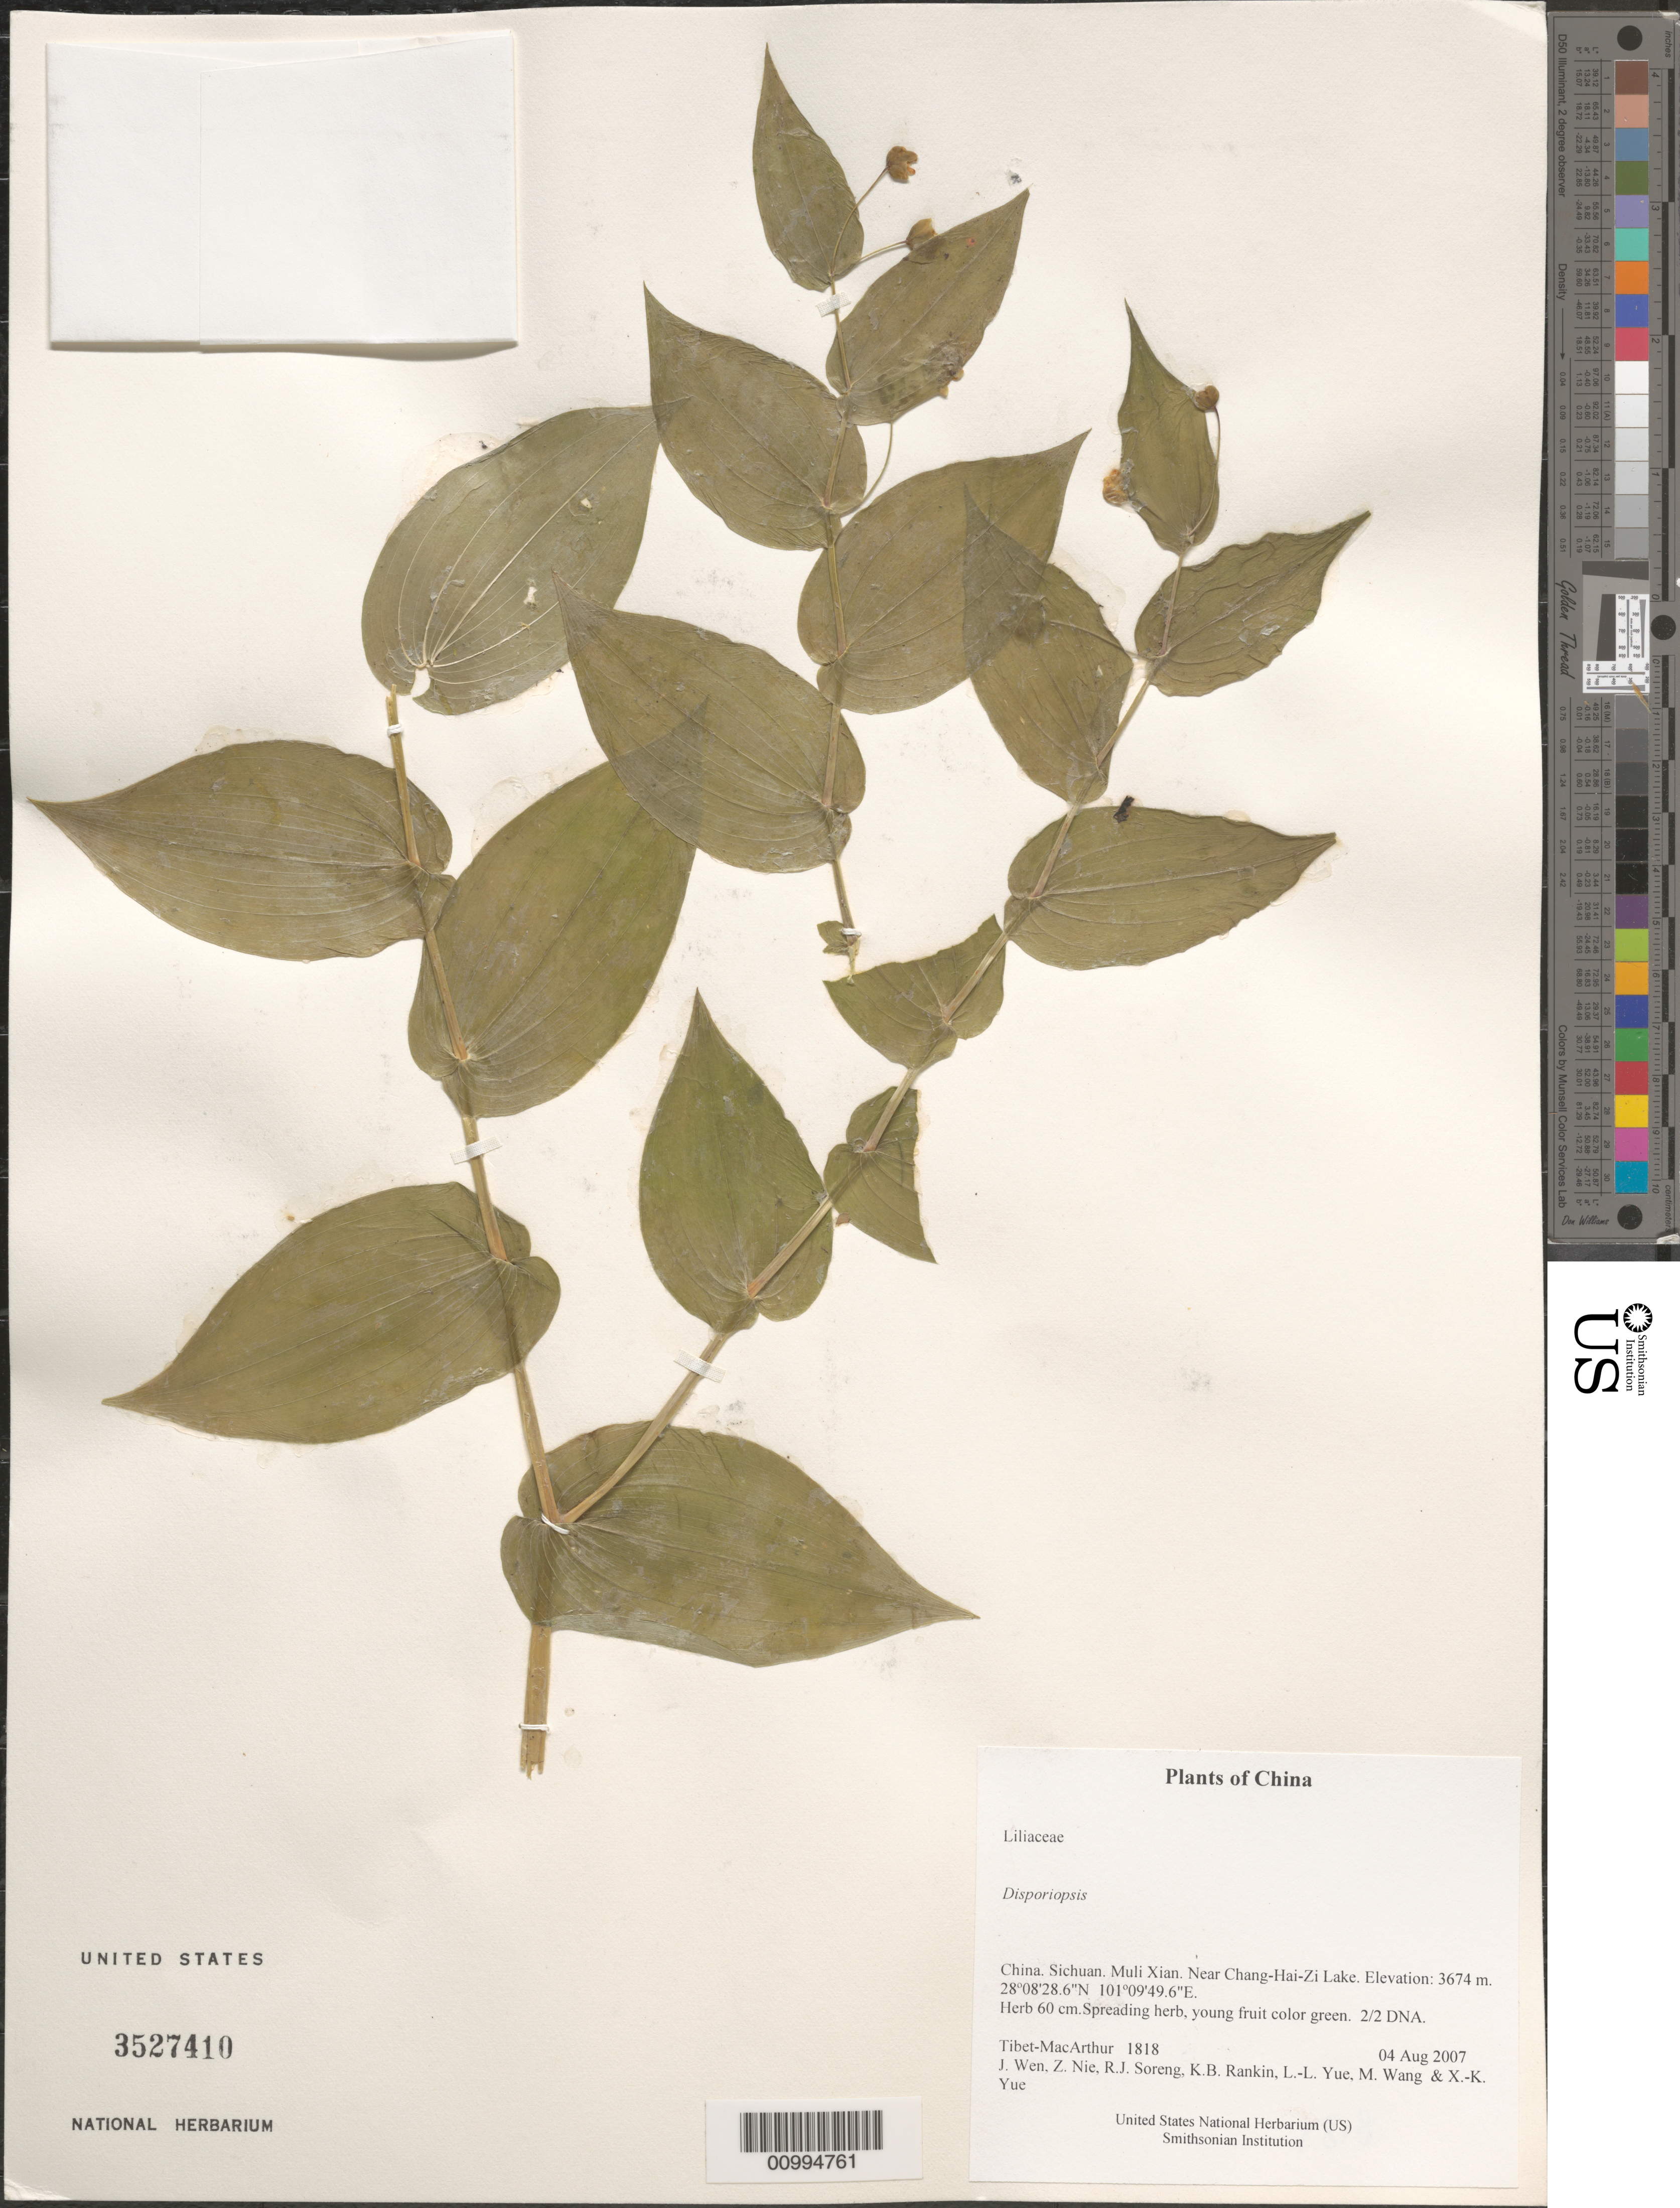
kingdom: Plantae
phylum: Tracheophyta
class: Liliopsida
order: Asparagales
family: Asparagaceae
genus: Disporopsis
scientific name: Disporopsis sp.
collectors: Tibet-MacArthur, J. Wen, Z. Nie, R. J. Soreng, K. Rankin, L. Yue, M. Wang & X. Yue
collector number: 1818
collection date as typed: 04 Aug 2007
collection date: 2007-08-04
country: China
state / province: Sichuan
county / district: Muli Xian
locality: Near Chang-Hai-Zi Lake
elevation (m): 3674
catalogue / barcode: US 3527410